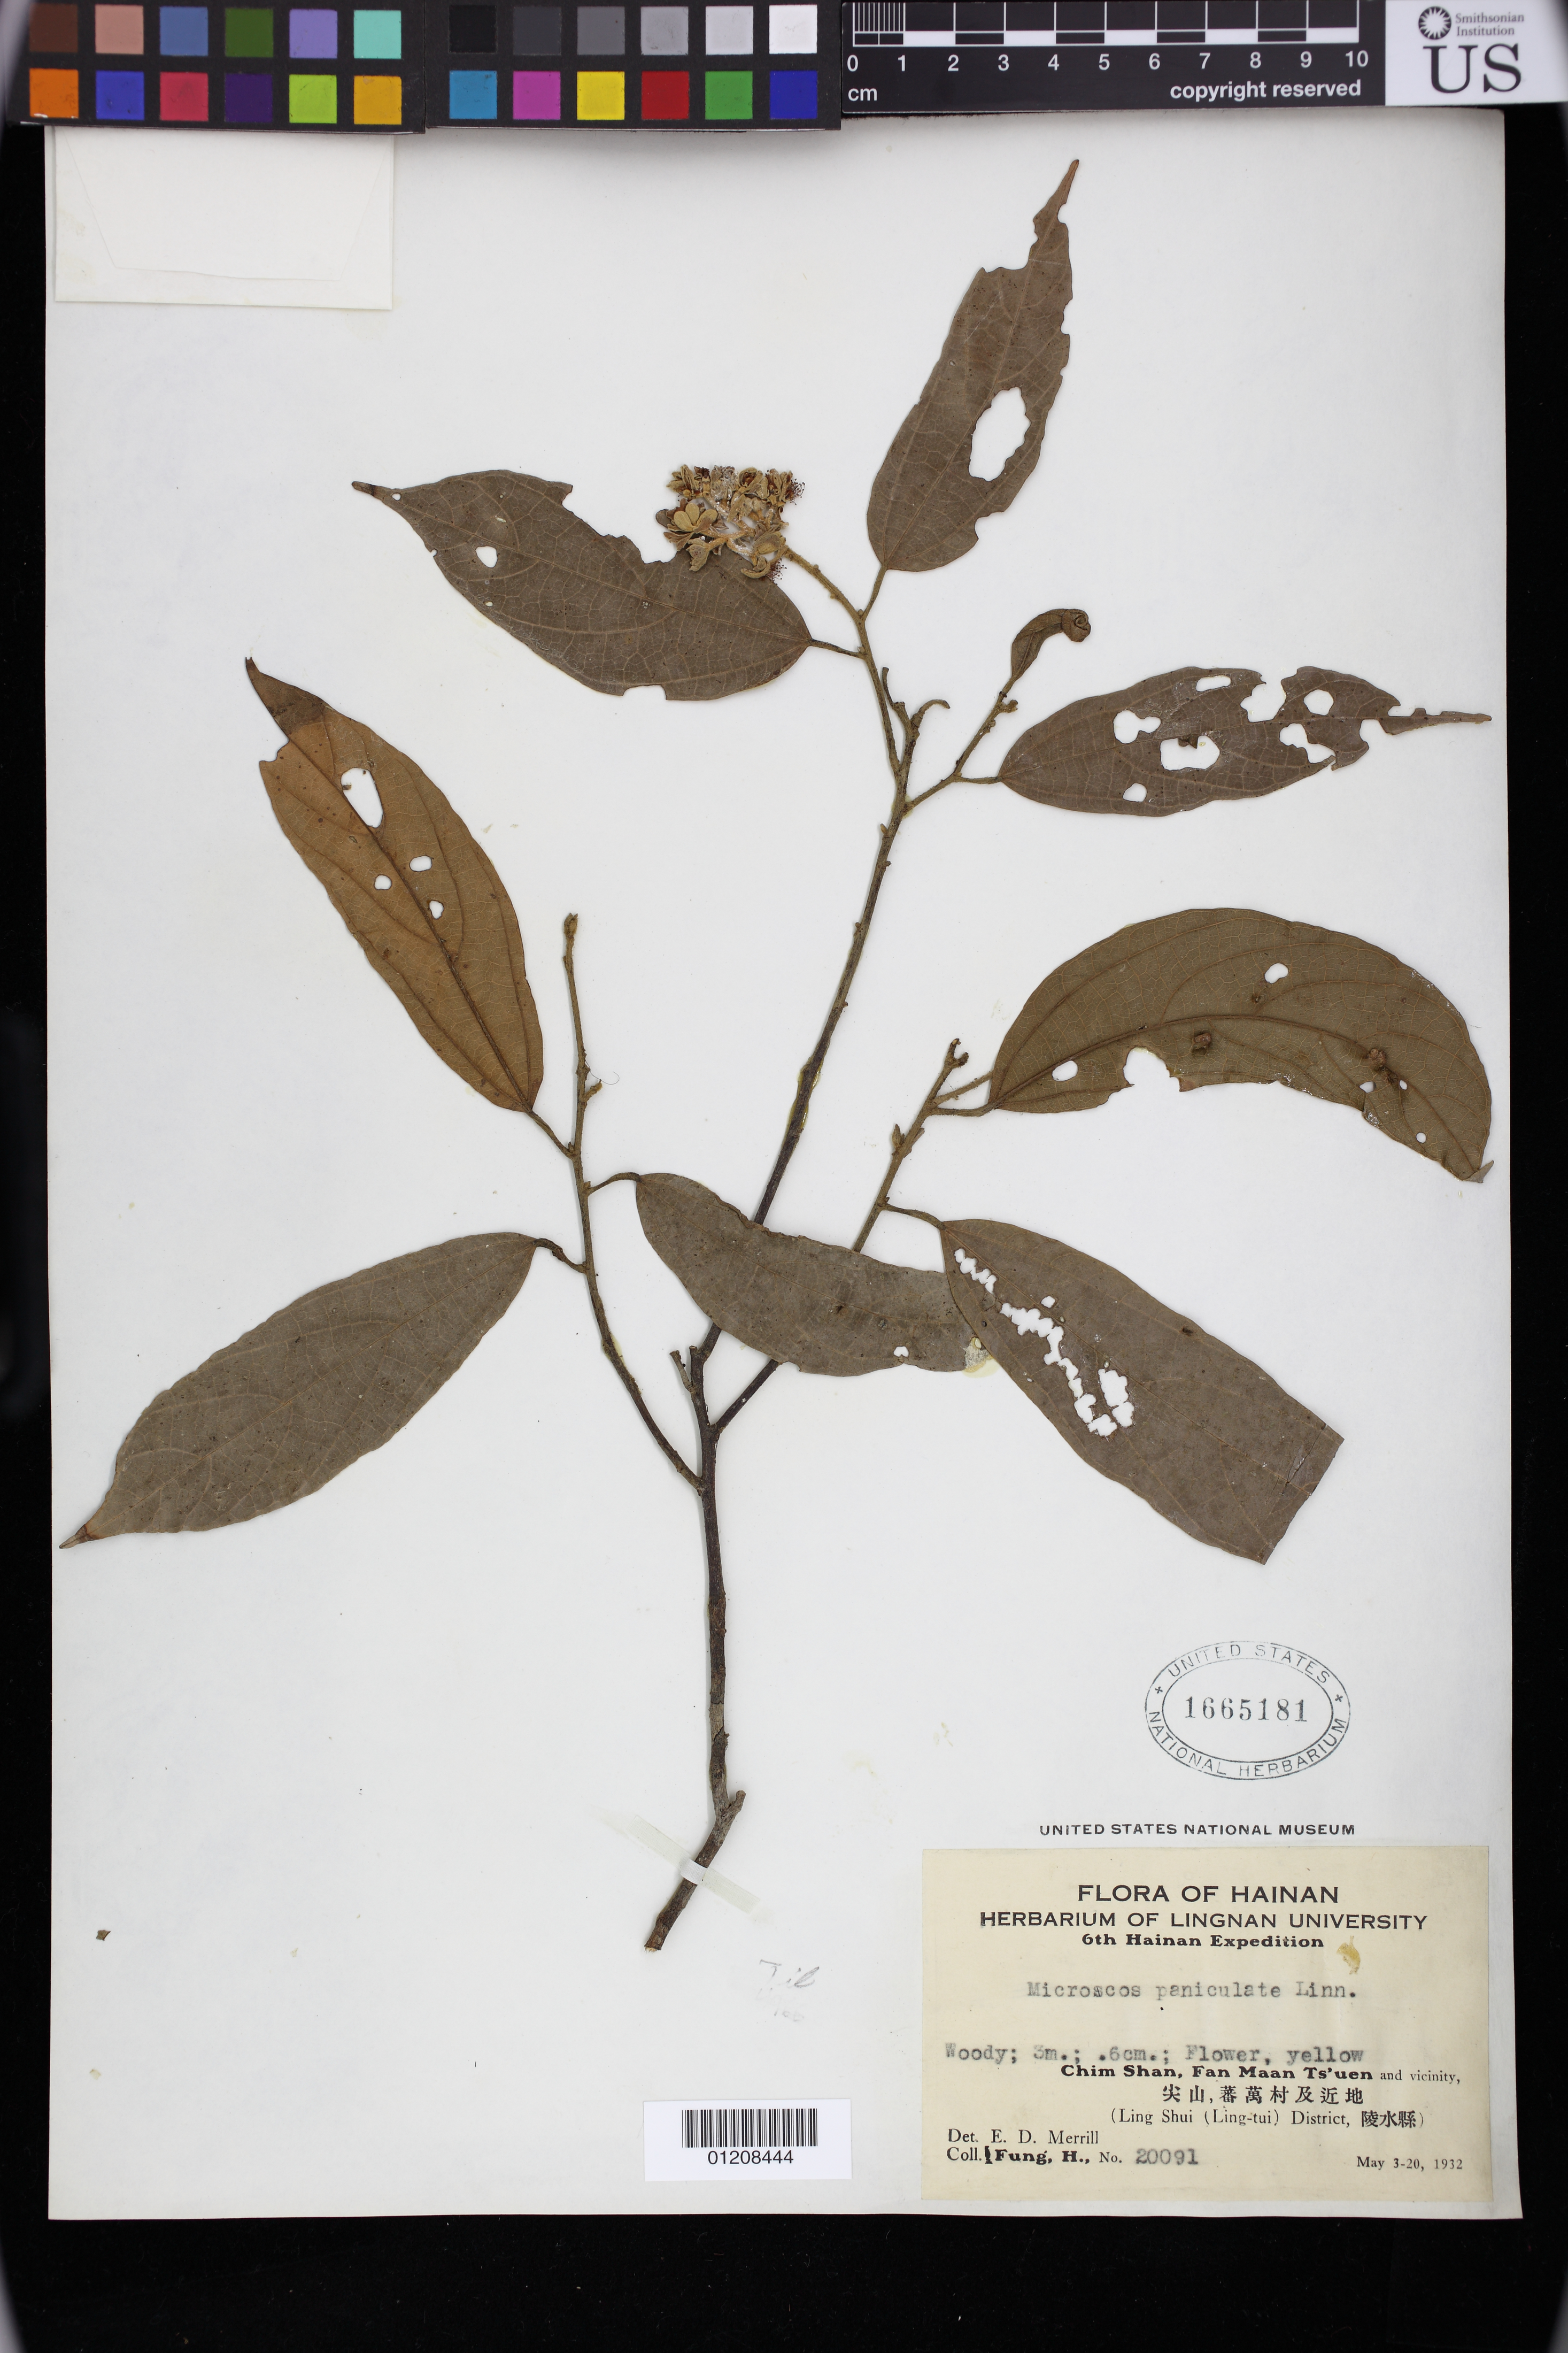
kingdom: Plantae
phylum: Tracheophyta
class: Magnoliopsida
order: Malvales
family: Malvaceae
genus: Microcos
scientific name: Microcos paniculata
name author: L.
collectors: H. Fung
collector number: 20091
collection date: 1932-05-03/1932-05-20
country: China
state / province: Hainan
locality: Jinshan (Chin-Shan) Fan Maan Ts'uen, and vicinity,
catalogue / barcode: US 1665181